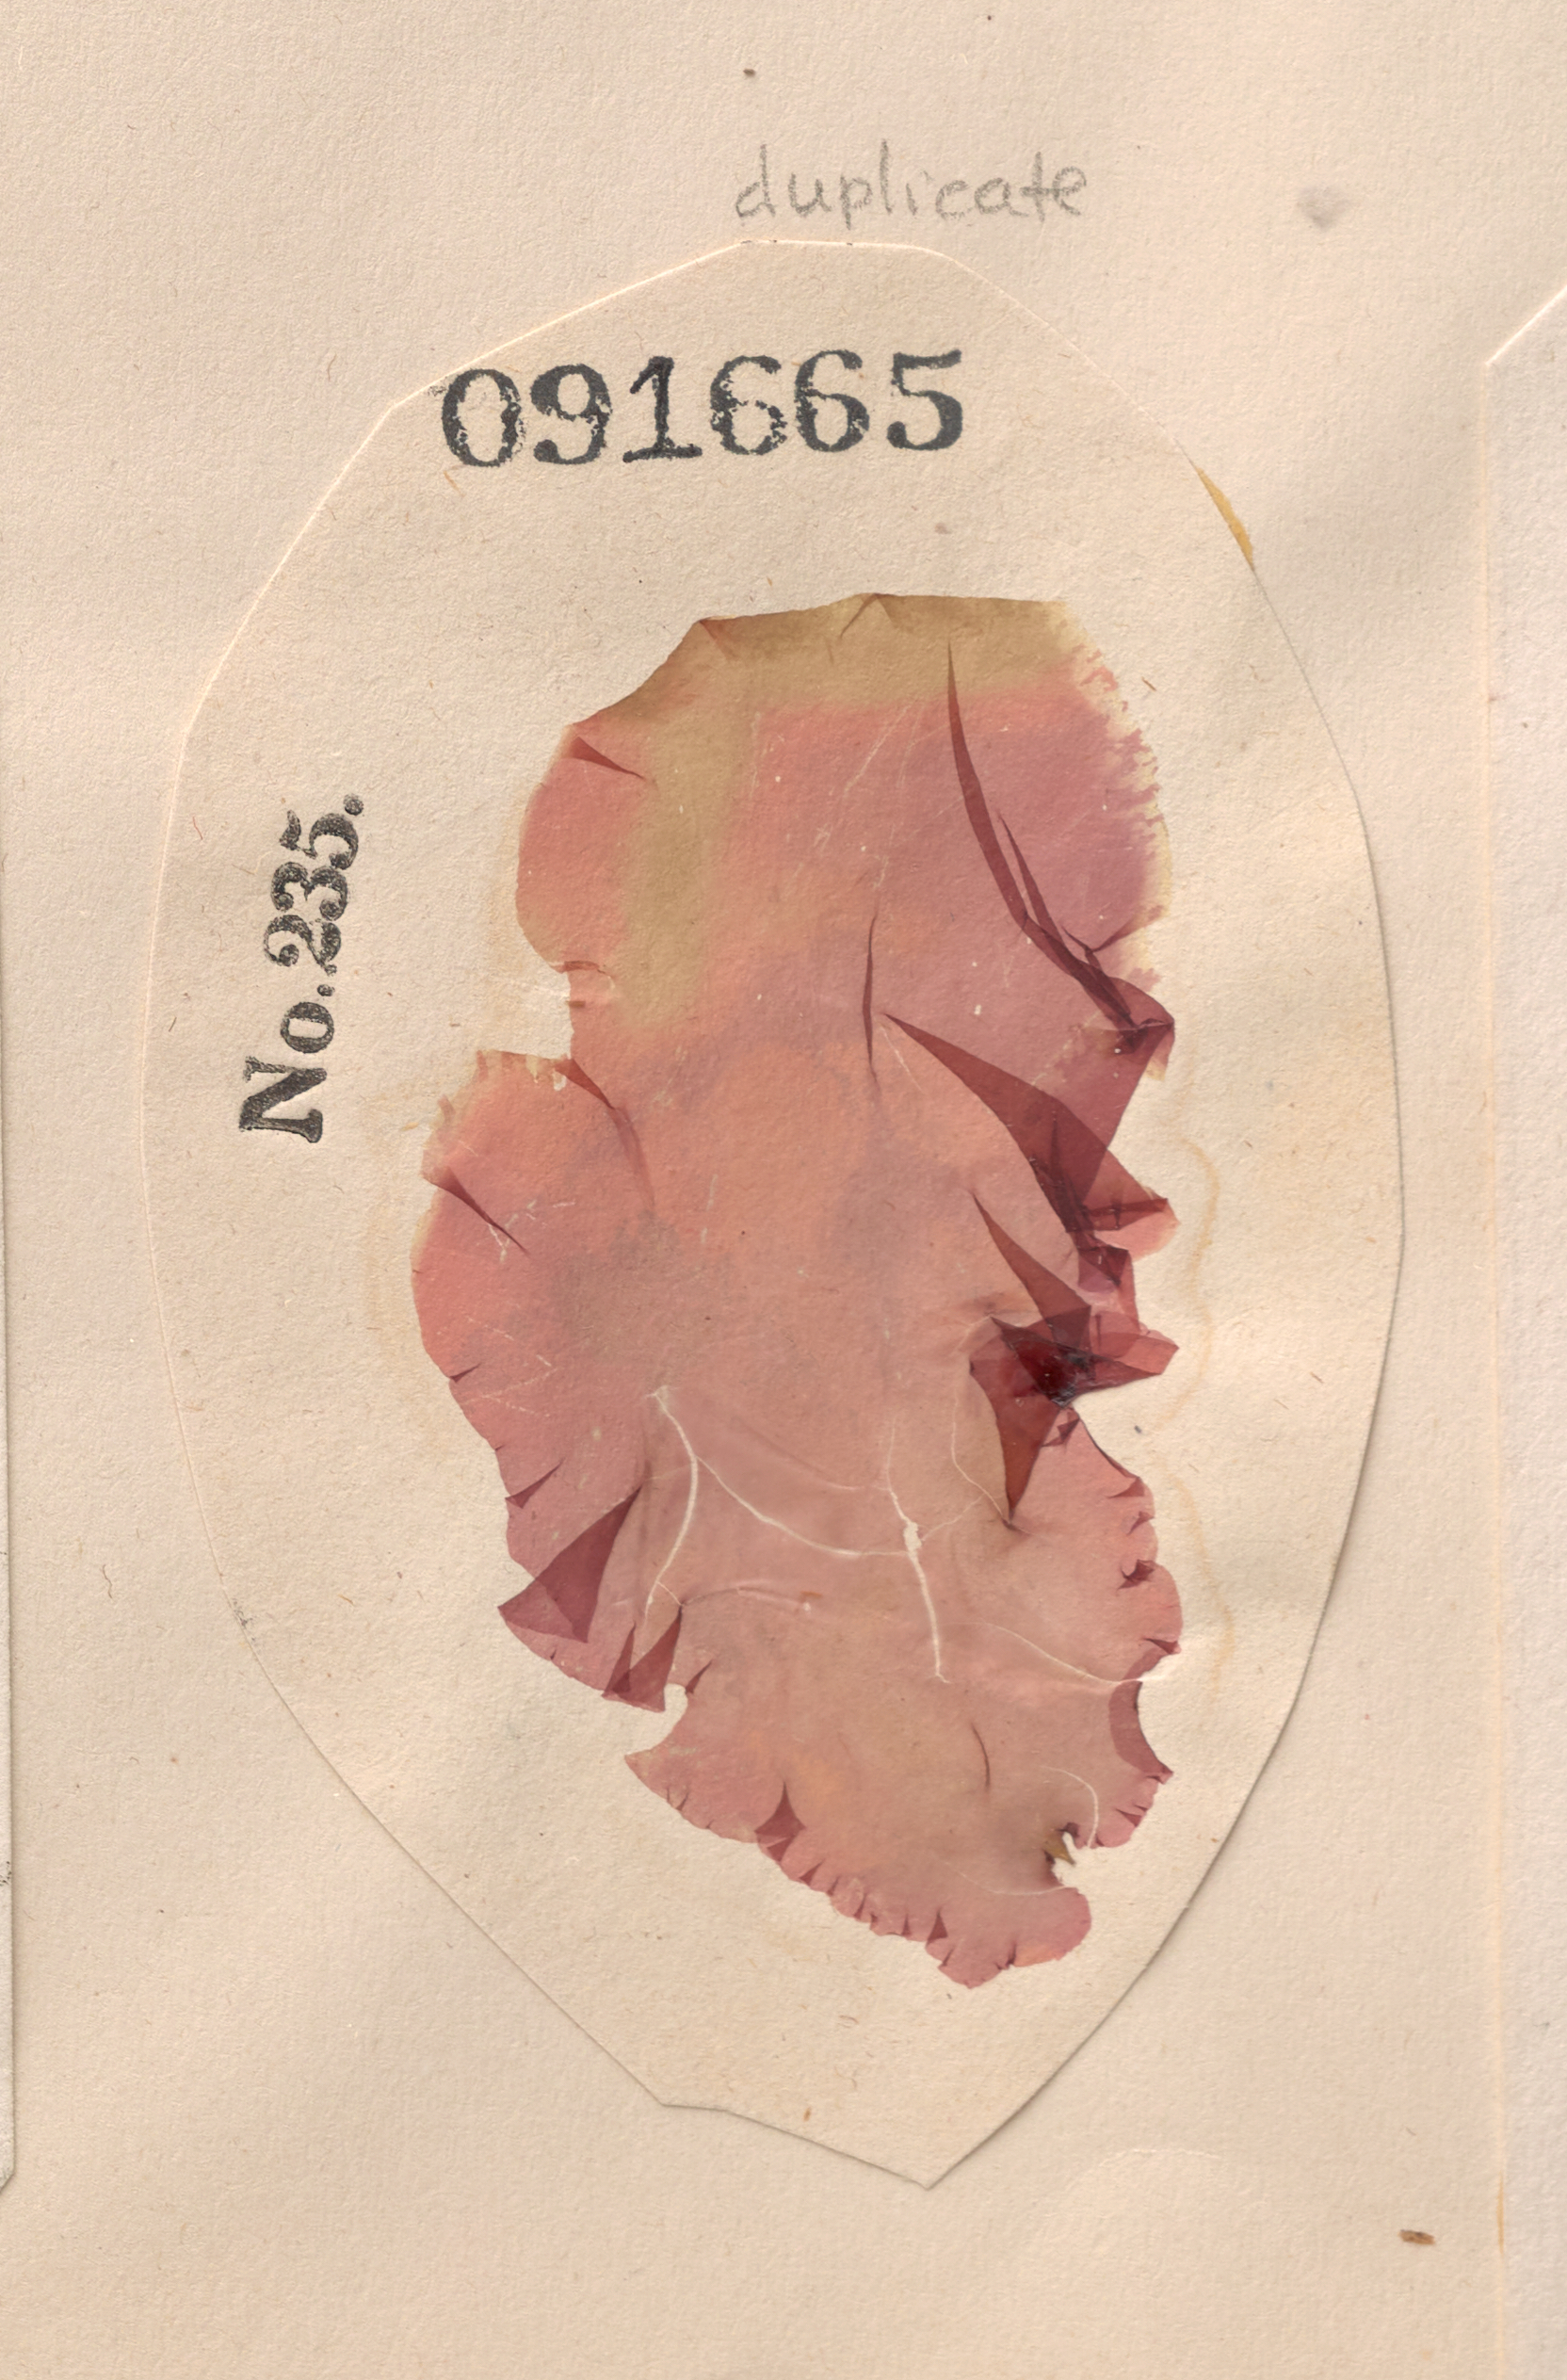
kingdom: Plantae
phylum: Rhodophyta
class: Bangiophyceae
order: Bangiales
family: Bangiaceae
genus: Porphyra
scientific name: Porphyra vulgaris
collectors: C. Durant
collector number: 235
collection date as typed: Spr 1850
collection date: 1850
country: United States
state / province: New Jersey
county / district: Hudson County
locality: Kavon Point, Jersey City, and Castle Garden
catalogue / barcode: US 91665